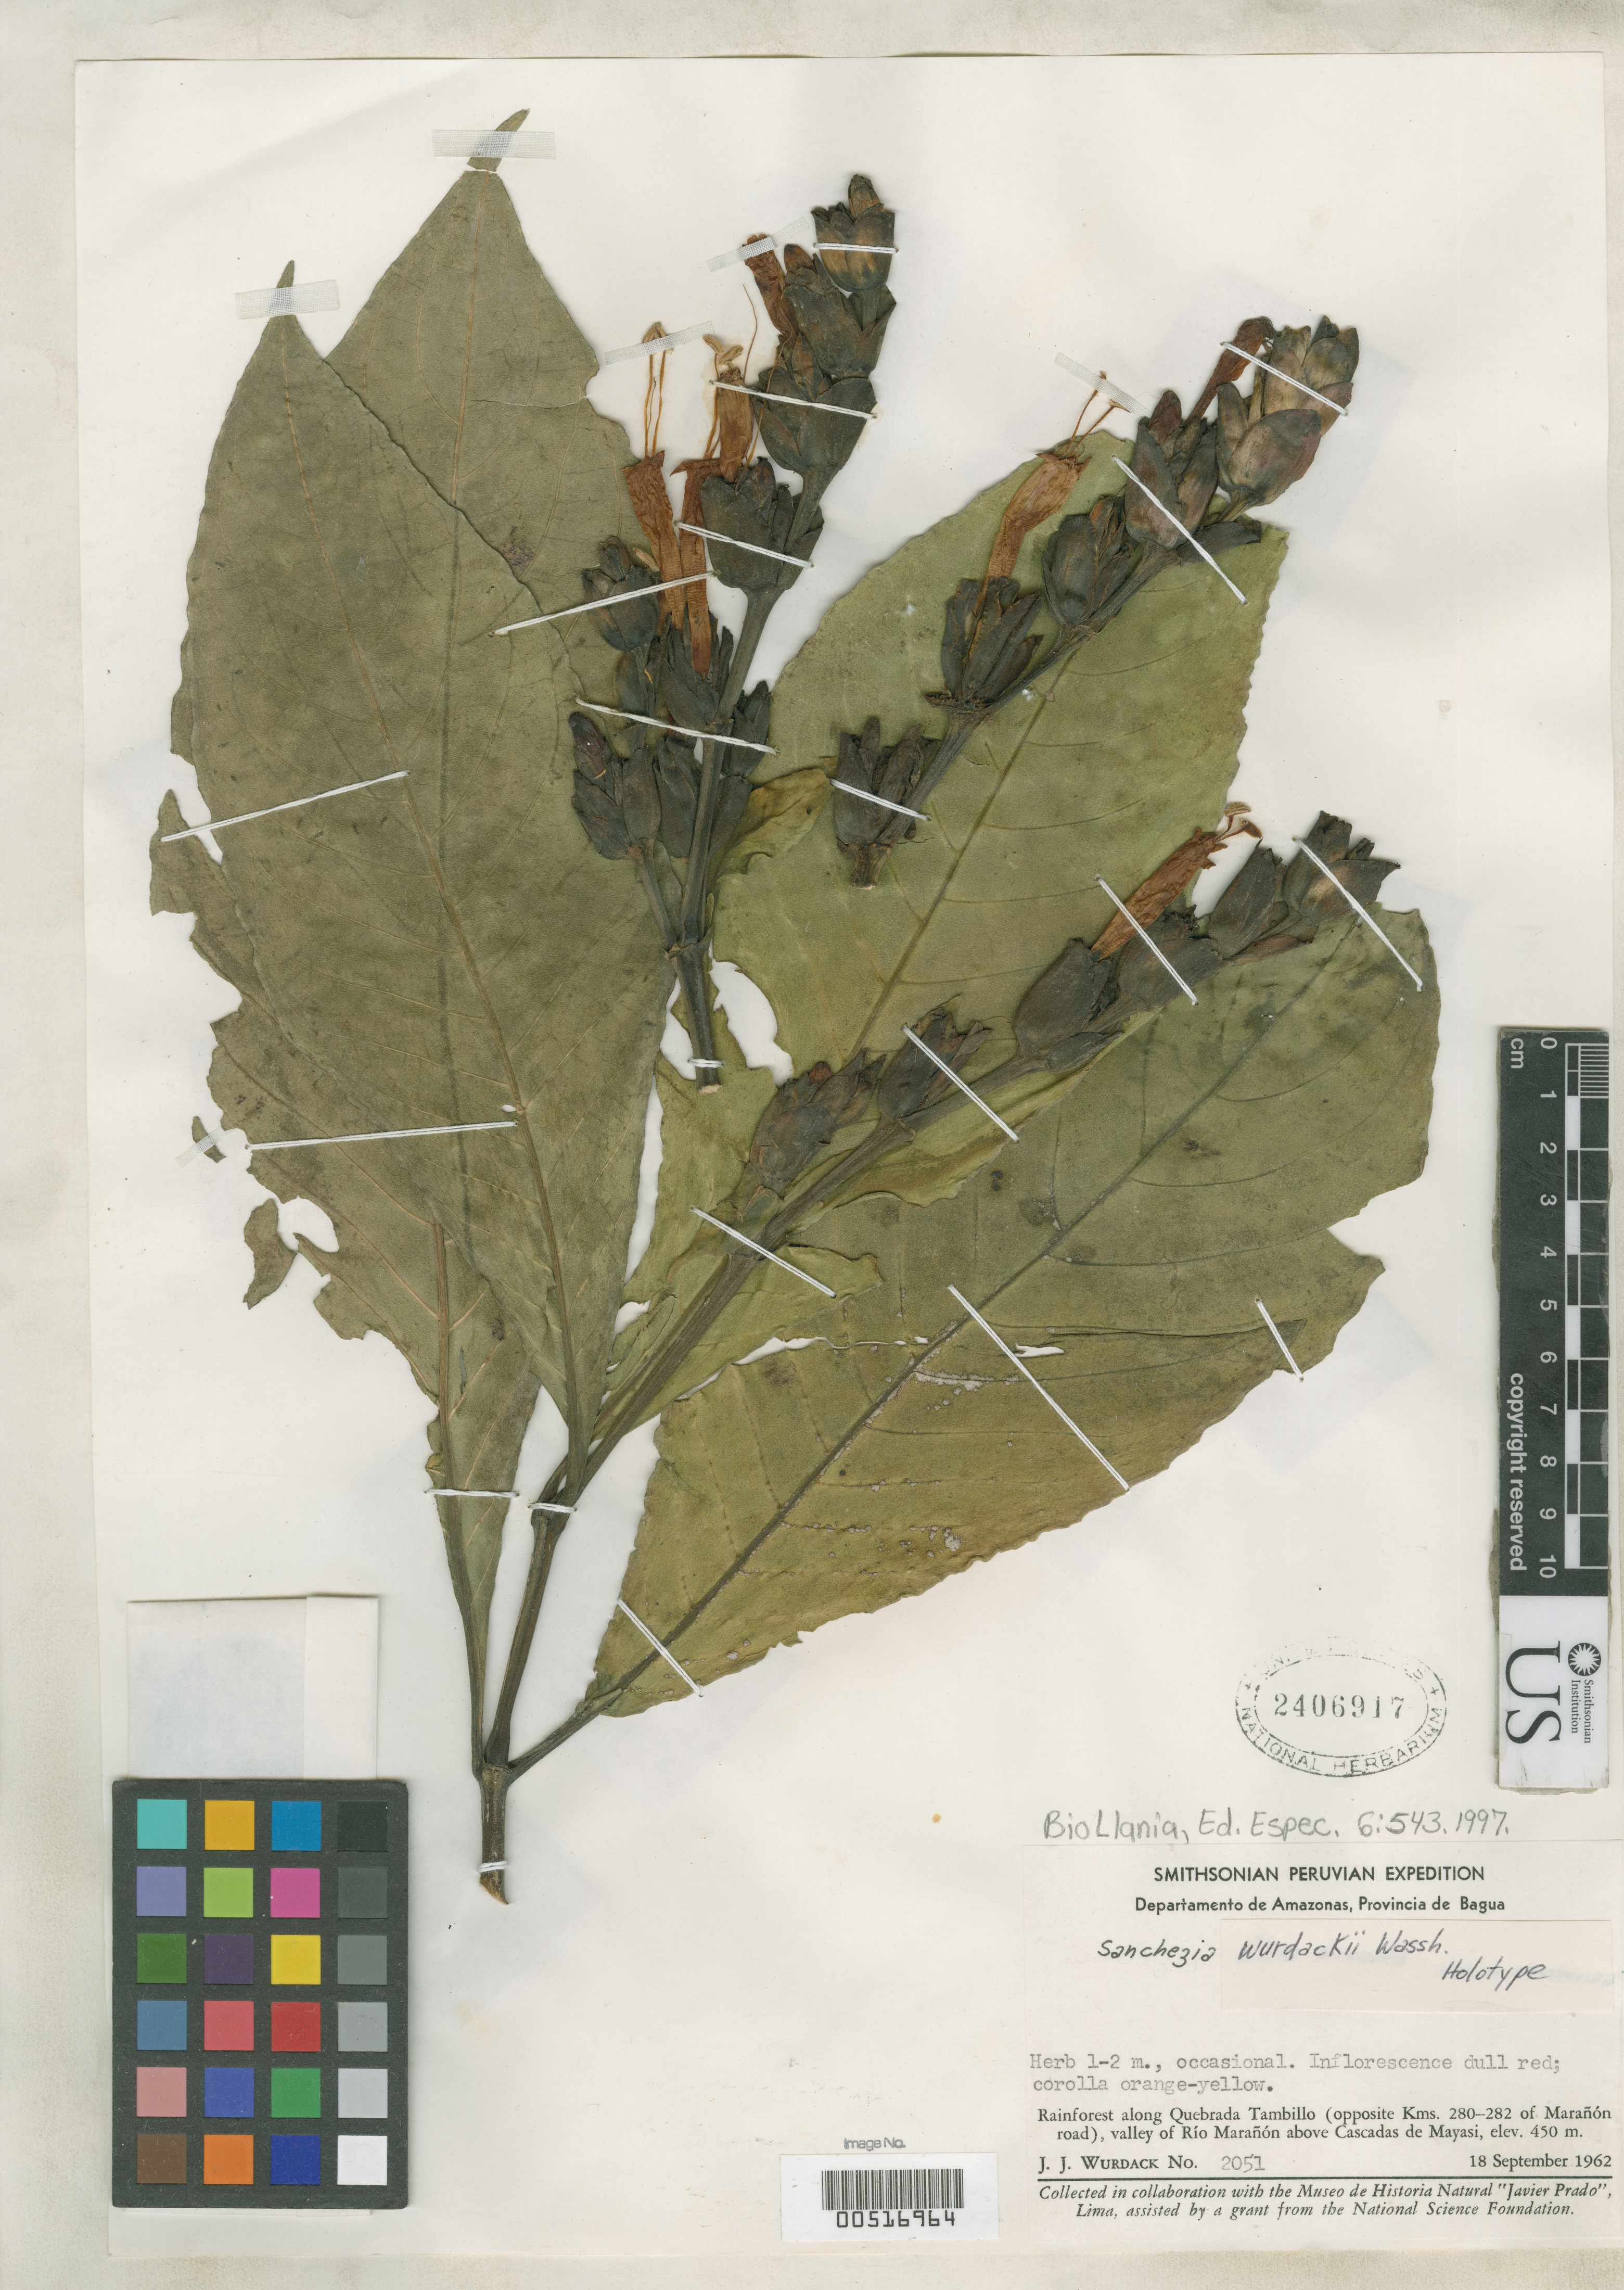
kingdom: Plantae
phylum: Tracheophyta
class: Magnoliopsida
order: Lamiales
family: Acanthaceae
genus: Sanchezia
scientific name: Sanchezia wurdackii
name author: Wassh.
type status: Holotype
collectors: J. J. Wurdack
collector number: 2051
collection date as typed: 18 Sep 1962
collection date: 1962-09-18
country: Peru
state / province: Amazonas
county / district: Bagua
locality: along Quebrada Tambillo, opposite kms 260-282 of Maranon road, valley of Río Maranon above Cascada de Mayasi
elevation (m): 450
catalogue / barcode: US 2406917